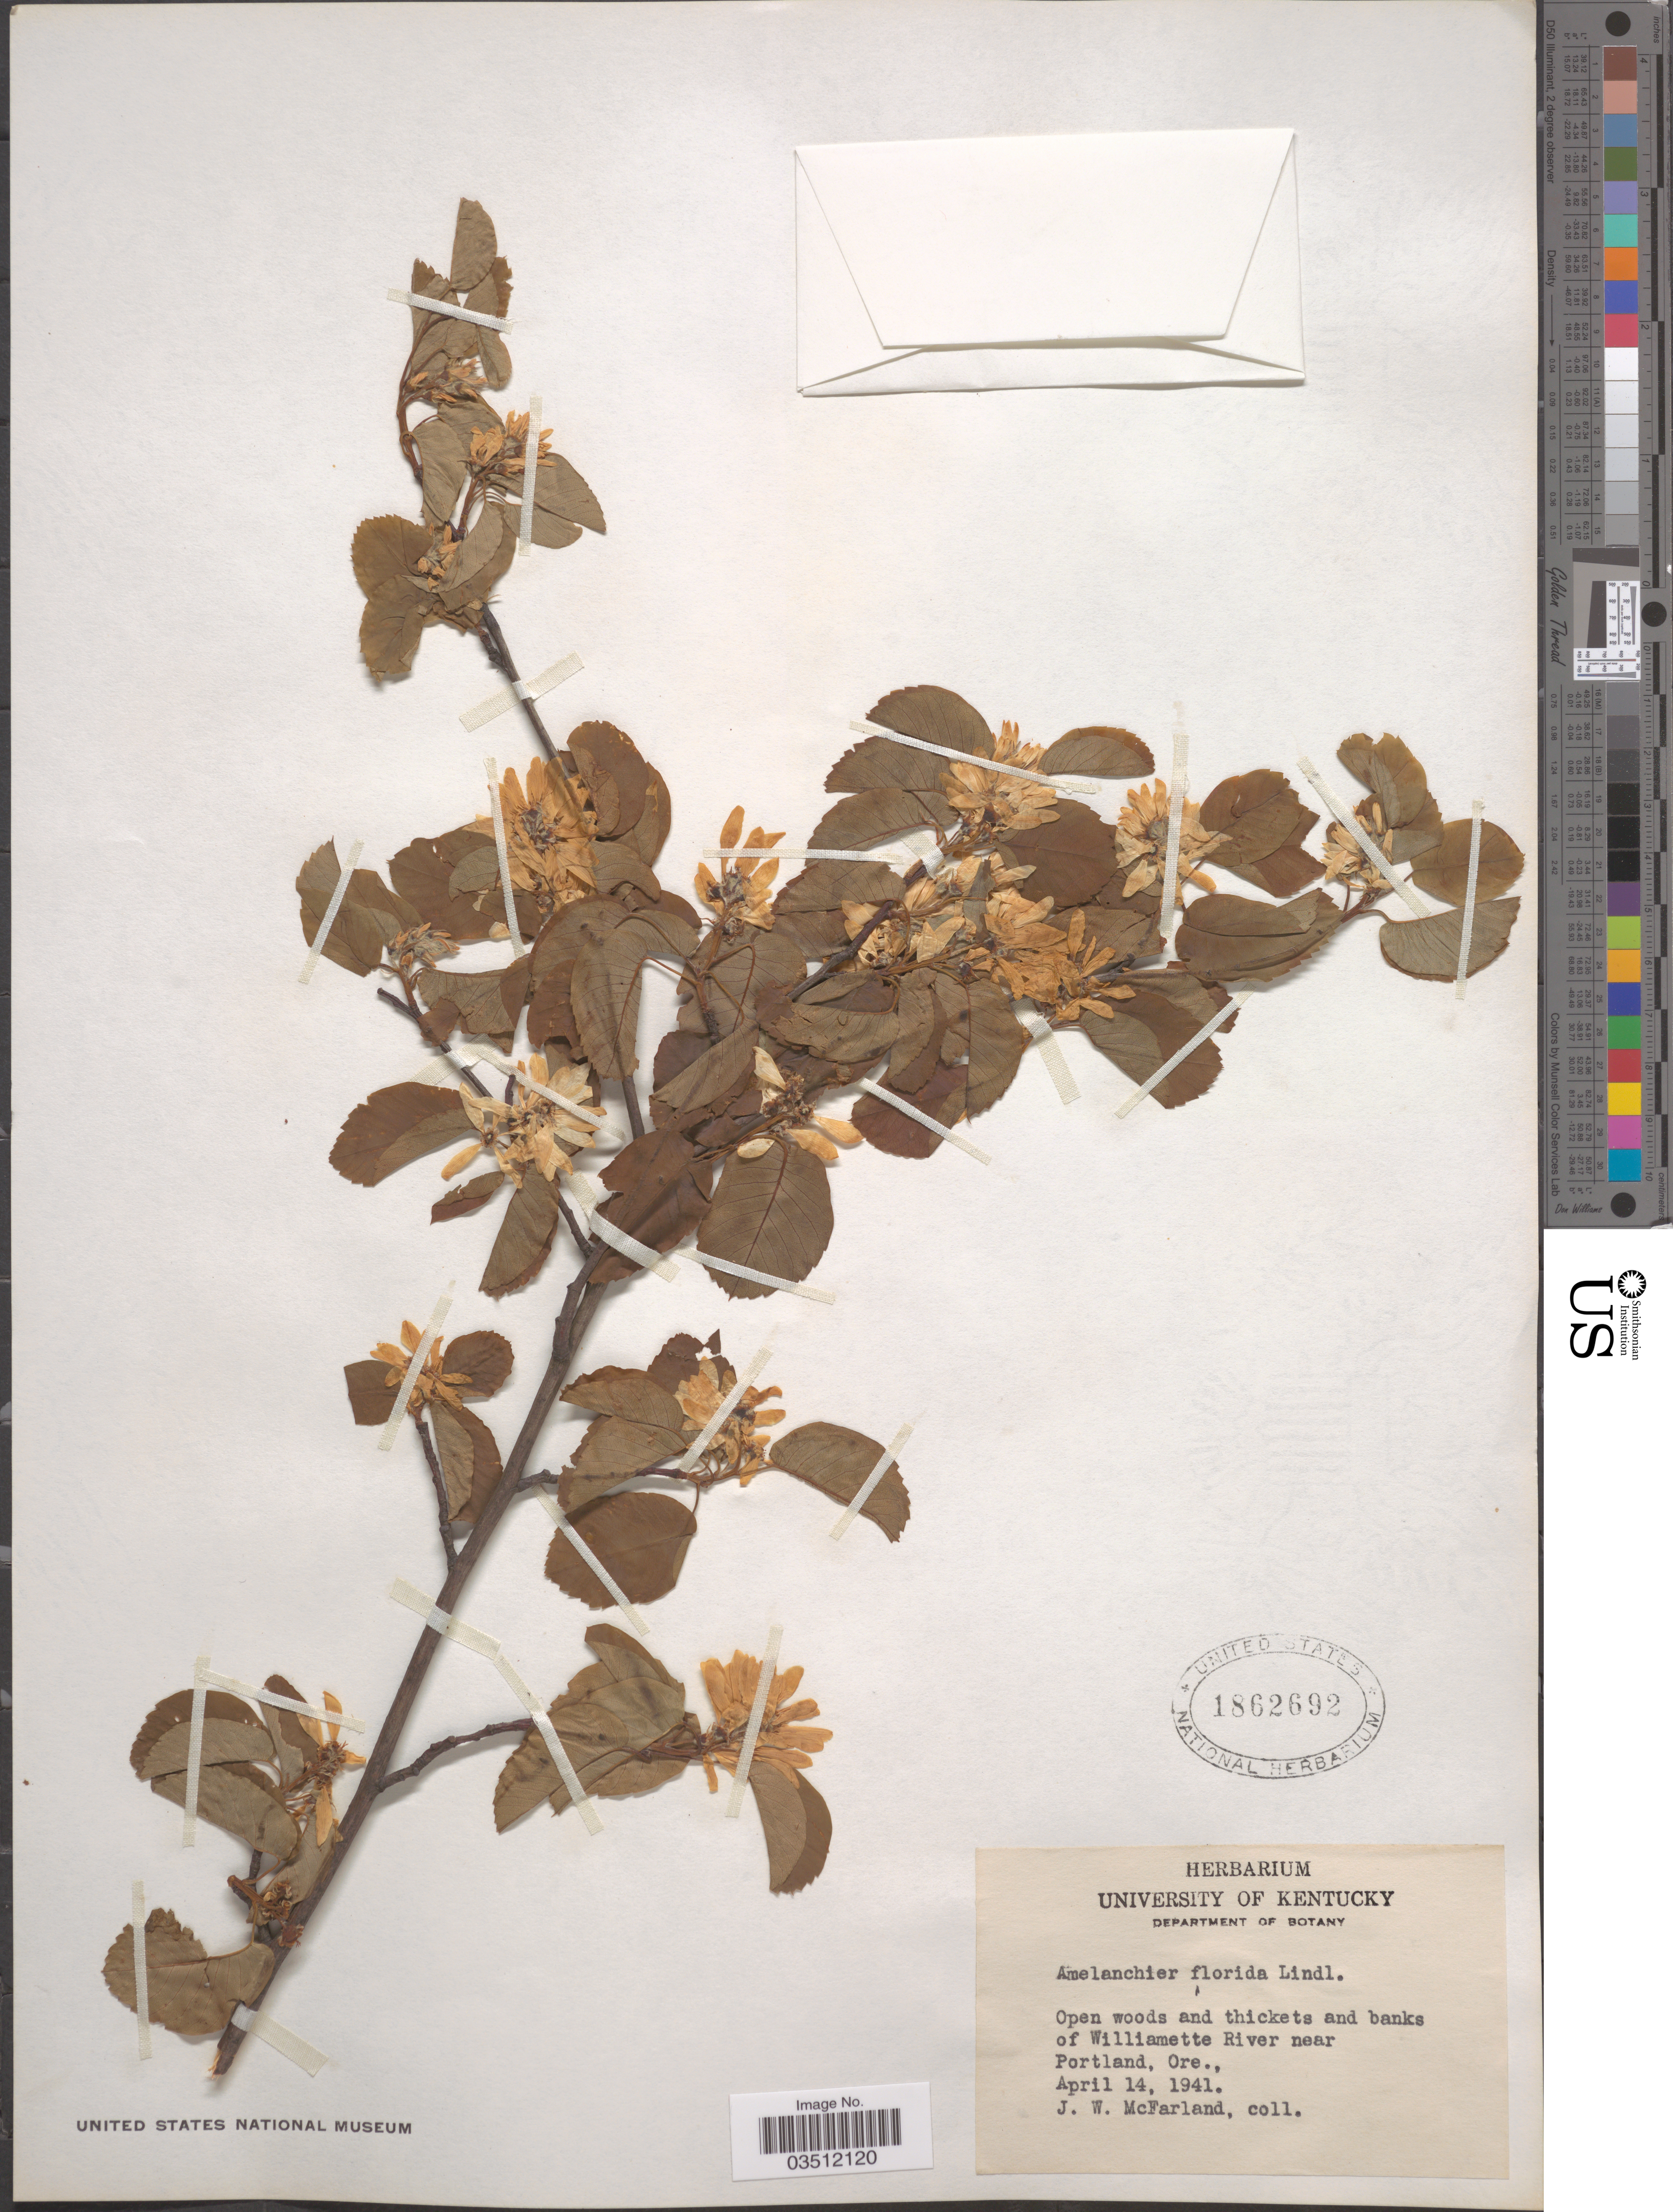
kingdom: Plantae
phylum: Tracheophyta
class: Magnoliopsida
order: Rosales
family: Rosaceae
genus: Amelanchier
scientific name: Amelanchier florida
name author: Lindl.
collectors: J. Mcfarland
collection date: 1941-04-14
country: United States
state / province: Oregon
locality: Open woods and thickets and banks of Williamette River near Portland.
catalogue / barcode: US 1862692